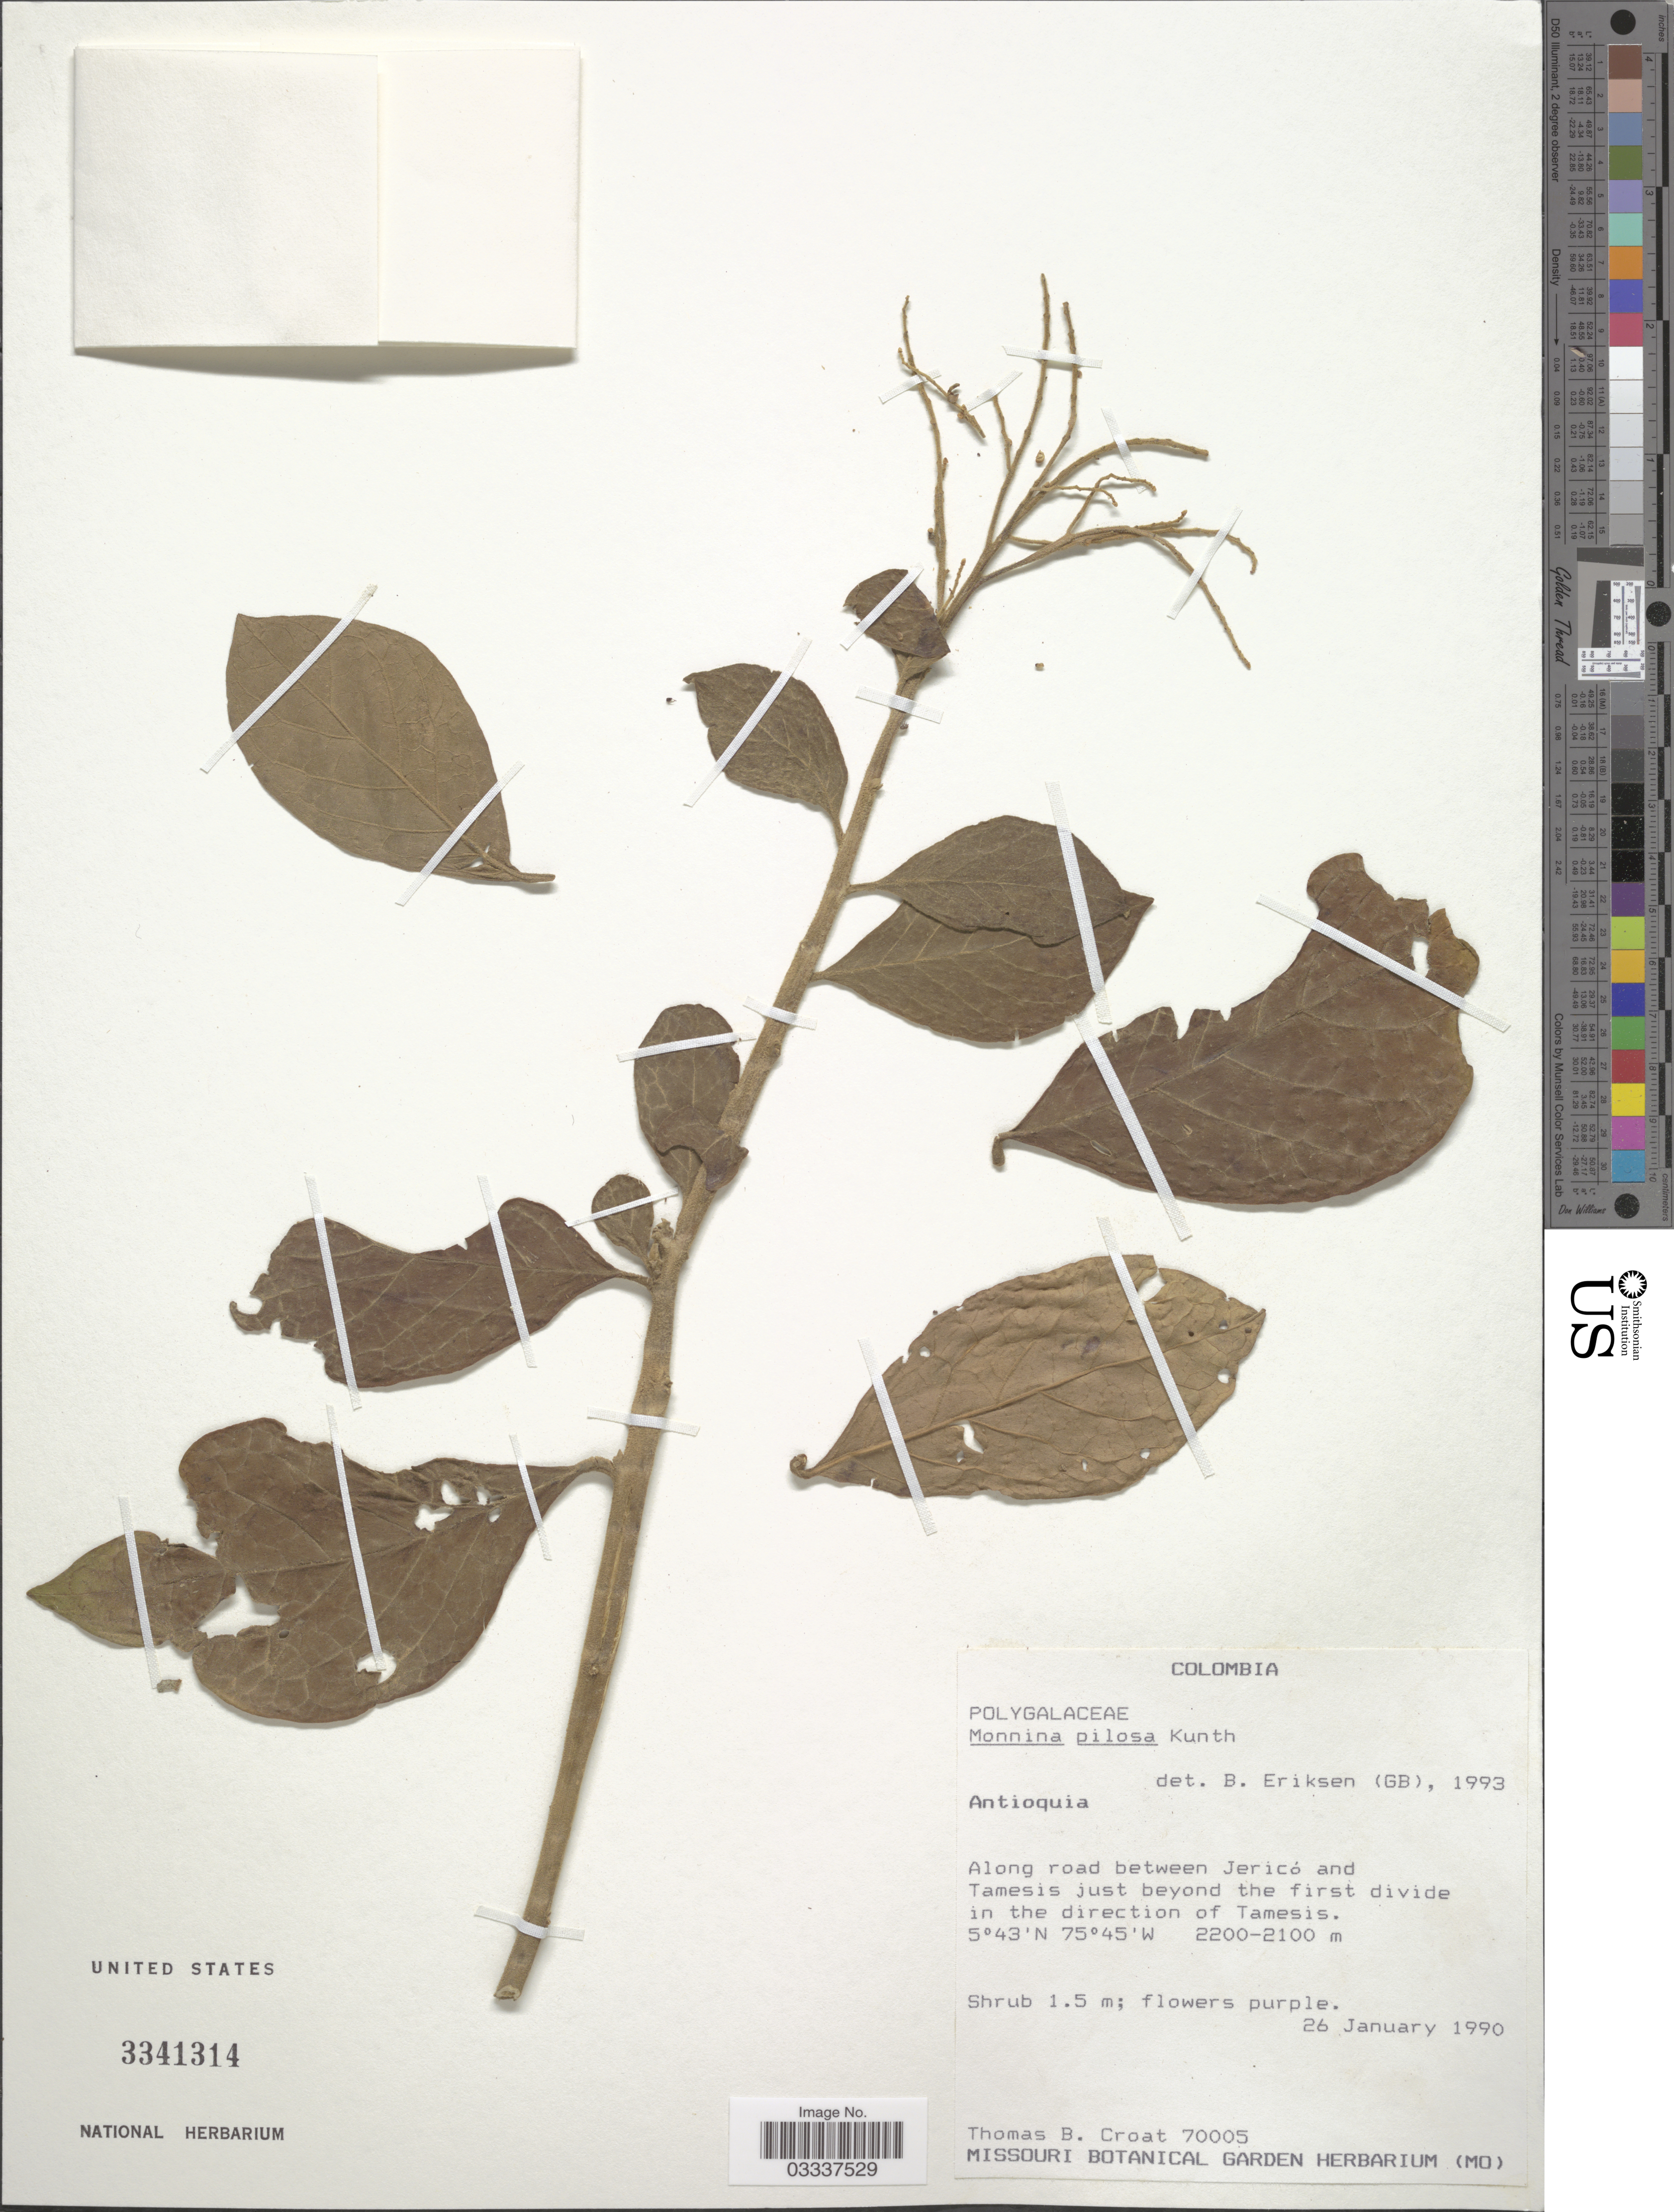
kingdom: Plantae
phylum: Tracheophyta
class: Magnoliopsida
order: Fabales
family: Polygalaceae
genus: Monnina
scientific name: Monnina hirta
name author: (Bonpl.) B. Eriksen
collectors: T. B. Croat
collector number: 70005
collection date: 1990-01-26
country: Colombia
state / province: Antioquia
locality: Along road between Jericó and Tamesis just beyond the first divide in the direction of Tamesis.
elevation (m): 2100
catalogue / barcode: US 3341314